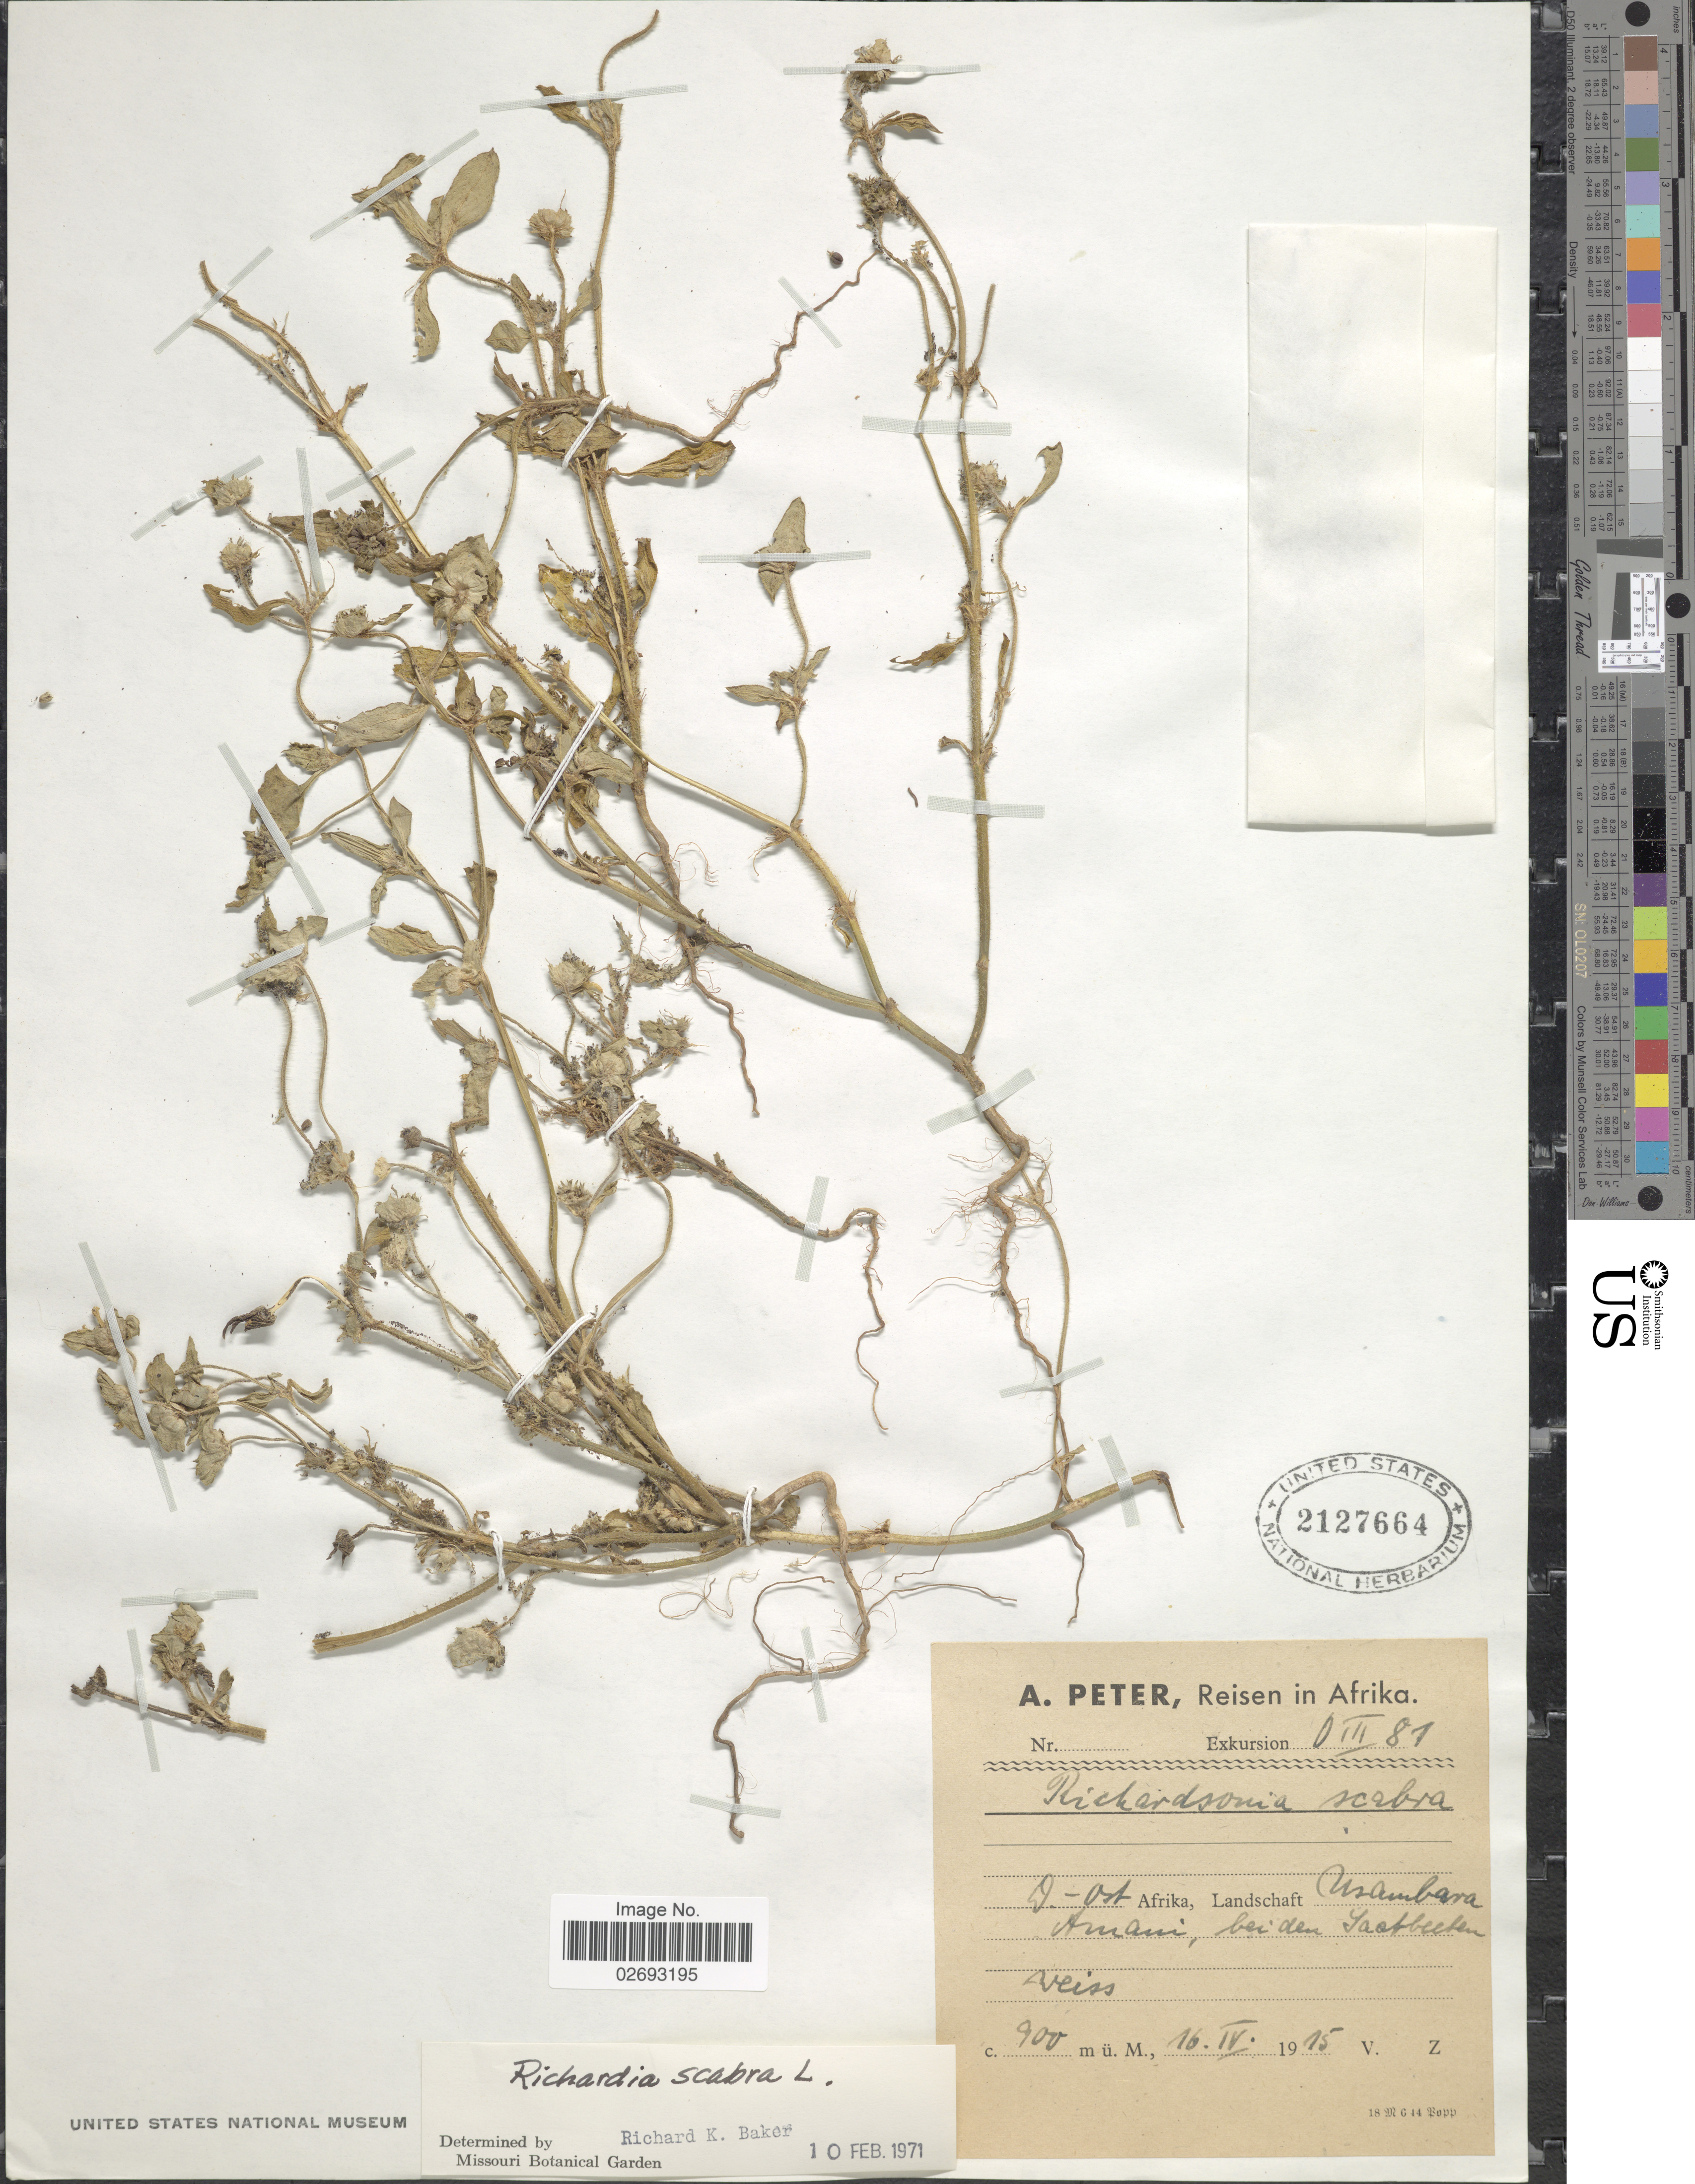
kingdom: Plantae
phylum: Tracheophyta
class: Magnoliopsida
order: Gentianales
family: Rubiaceae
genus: Richardia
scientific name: Richardia scabra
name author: L.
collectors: A. Peter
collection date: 1915-04-16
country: Tanzania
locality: D.-Ost Afrika, Landschaft Usambara Amani.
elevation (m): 900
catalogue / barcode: US 2127664